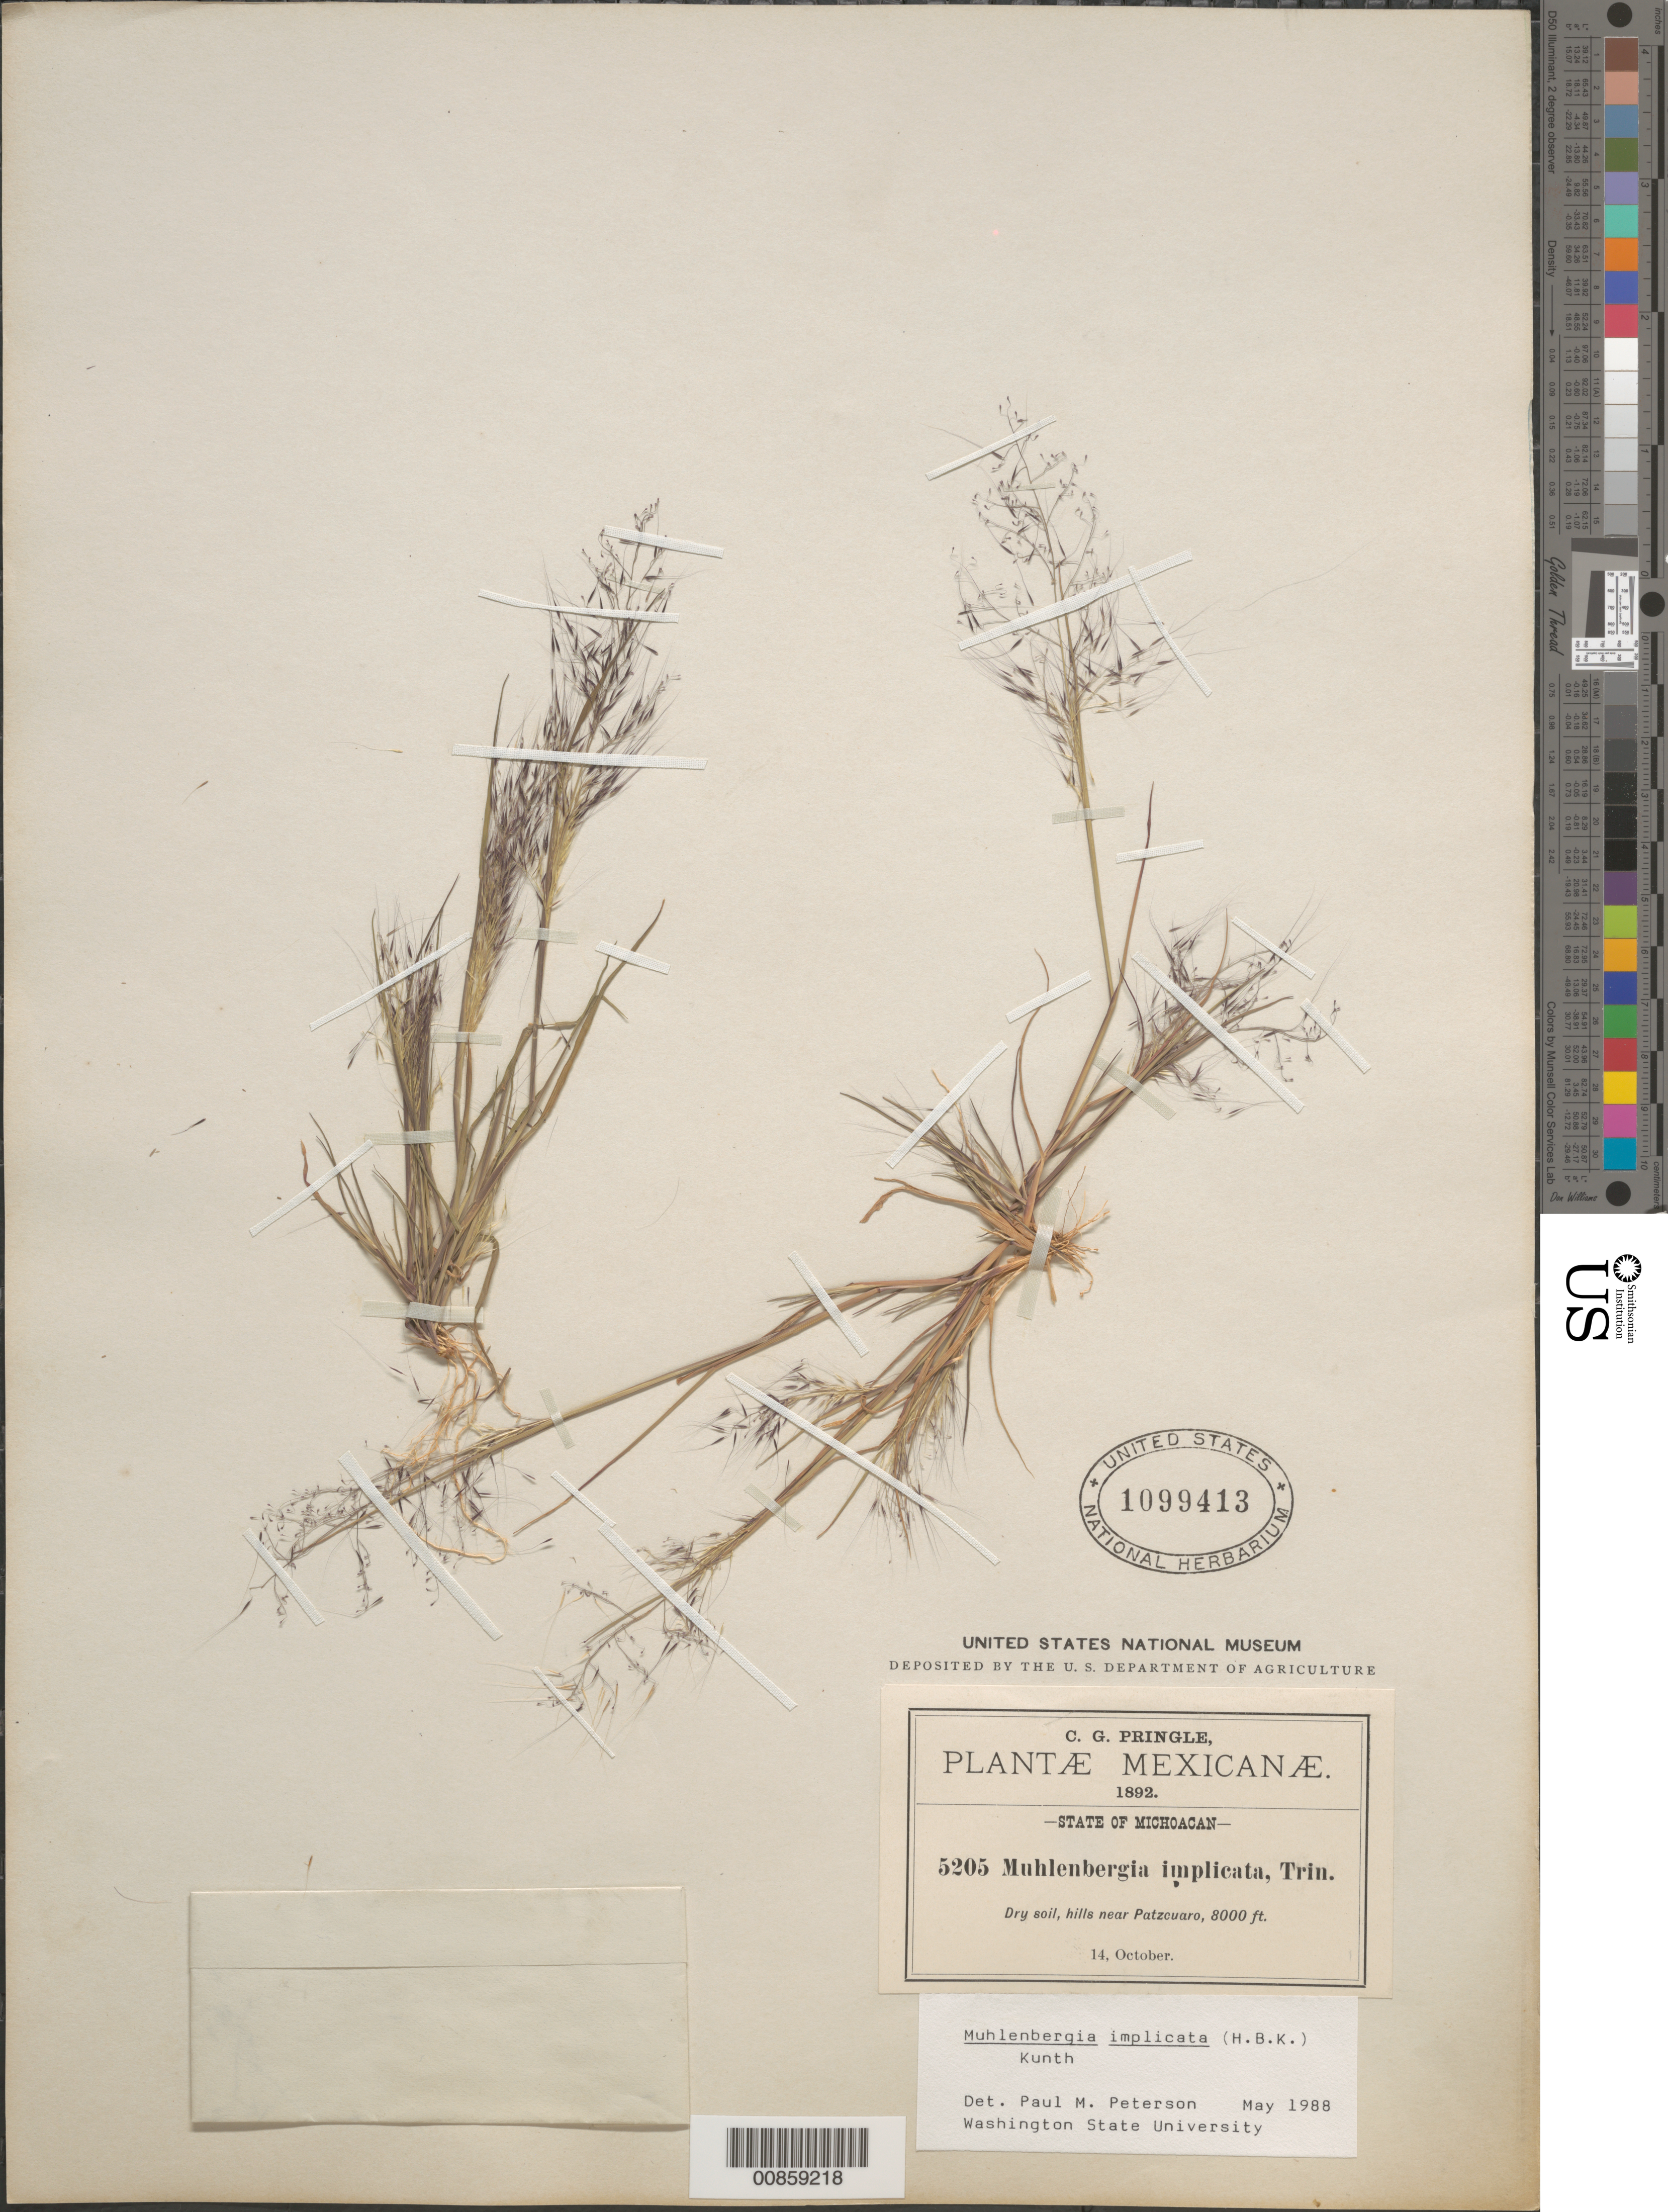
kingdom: Plantae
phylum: Tracheophyta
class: Liliopsida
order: Poales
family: Poaceae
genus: Muhlenbergia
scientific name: Muhlenbergia implicata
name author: (Kunth) Trin.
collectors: C. G. Pringle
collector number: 5205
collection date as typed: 14 Oct 1892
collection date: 1892-10-14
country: Mexico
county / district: Pátzcuaro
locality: Hills of Pátzcuaro, mpio. Pátzcuaro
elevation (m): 2050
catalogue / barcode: US 1099413